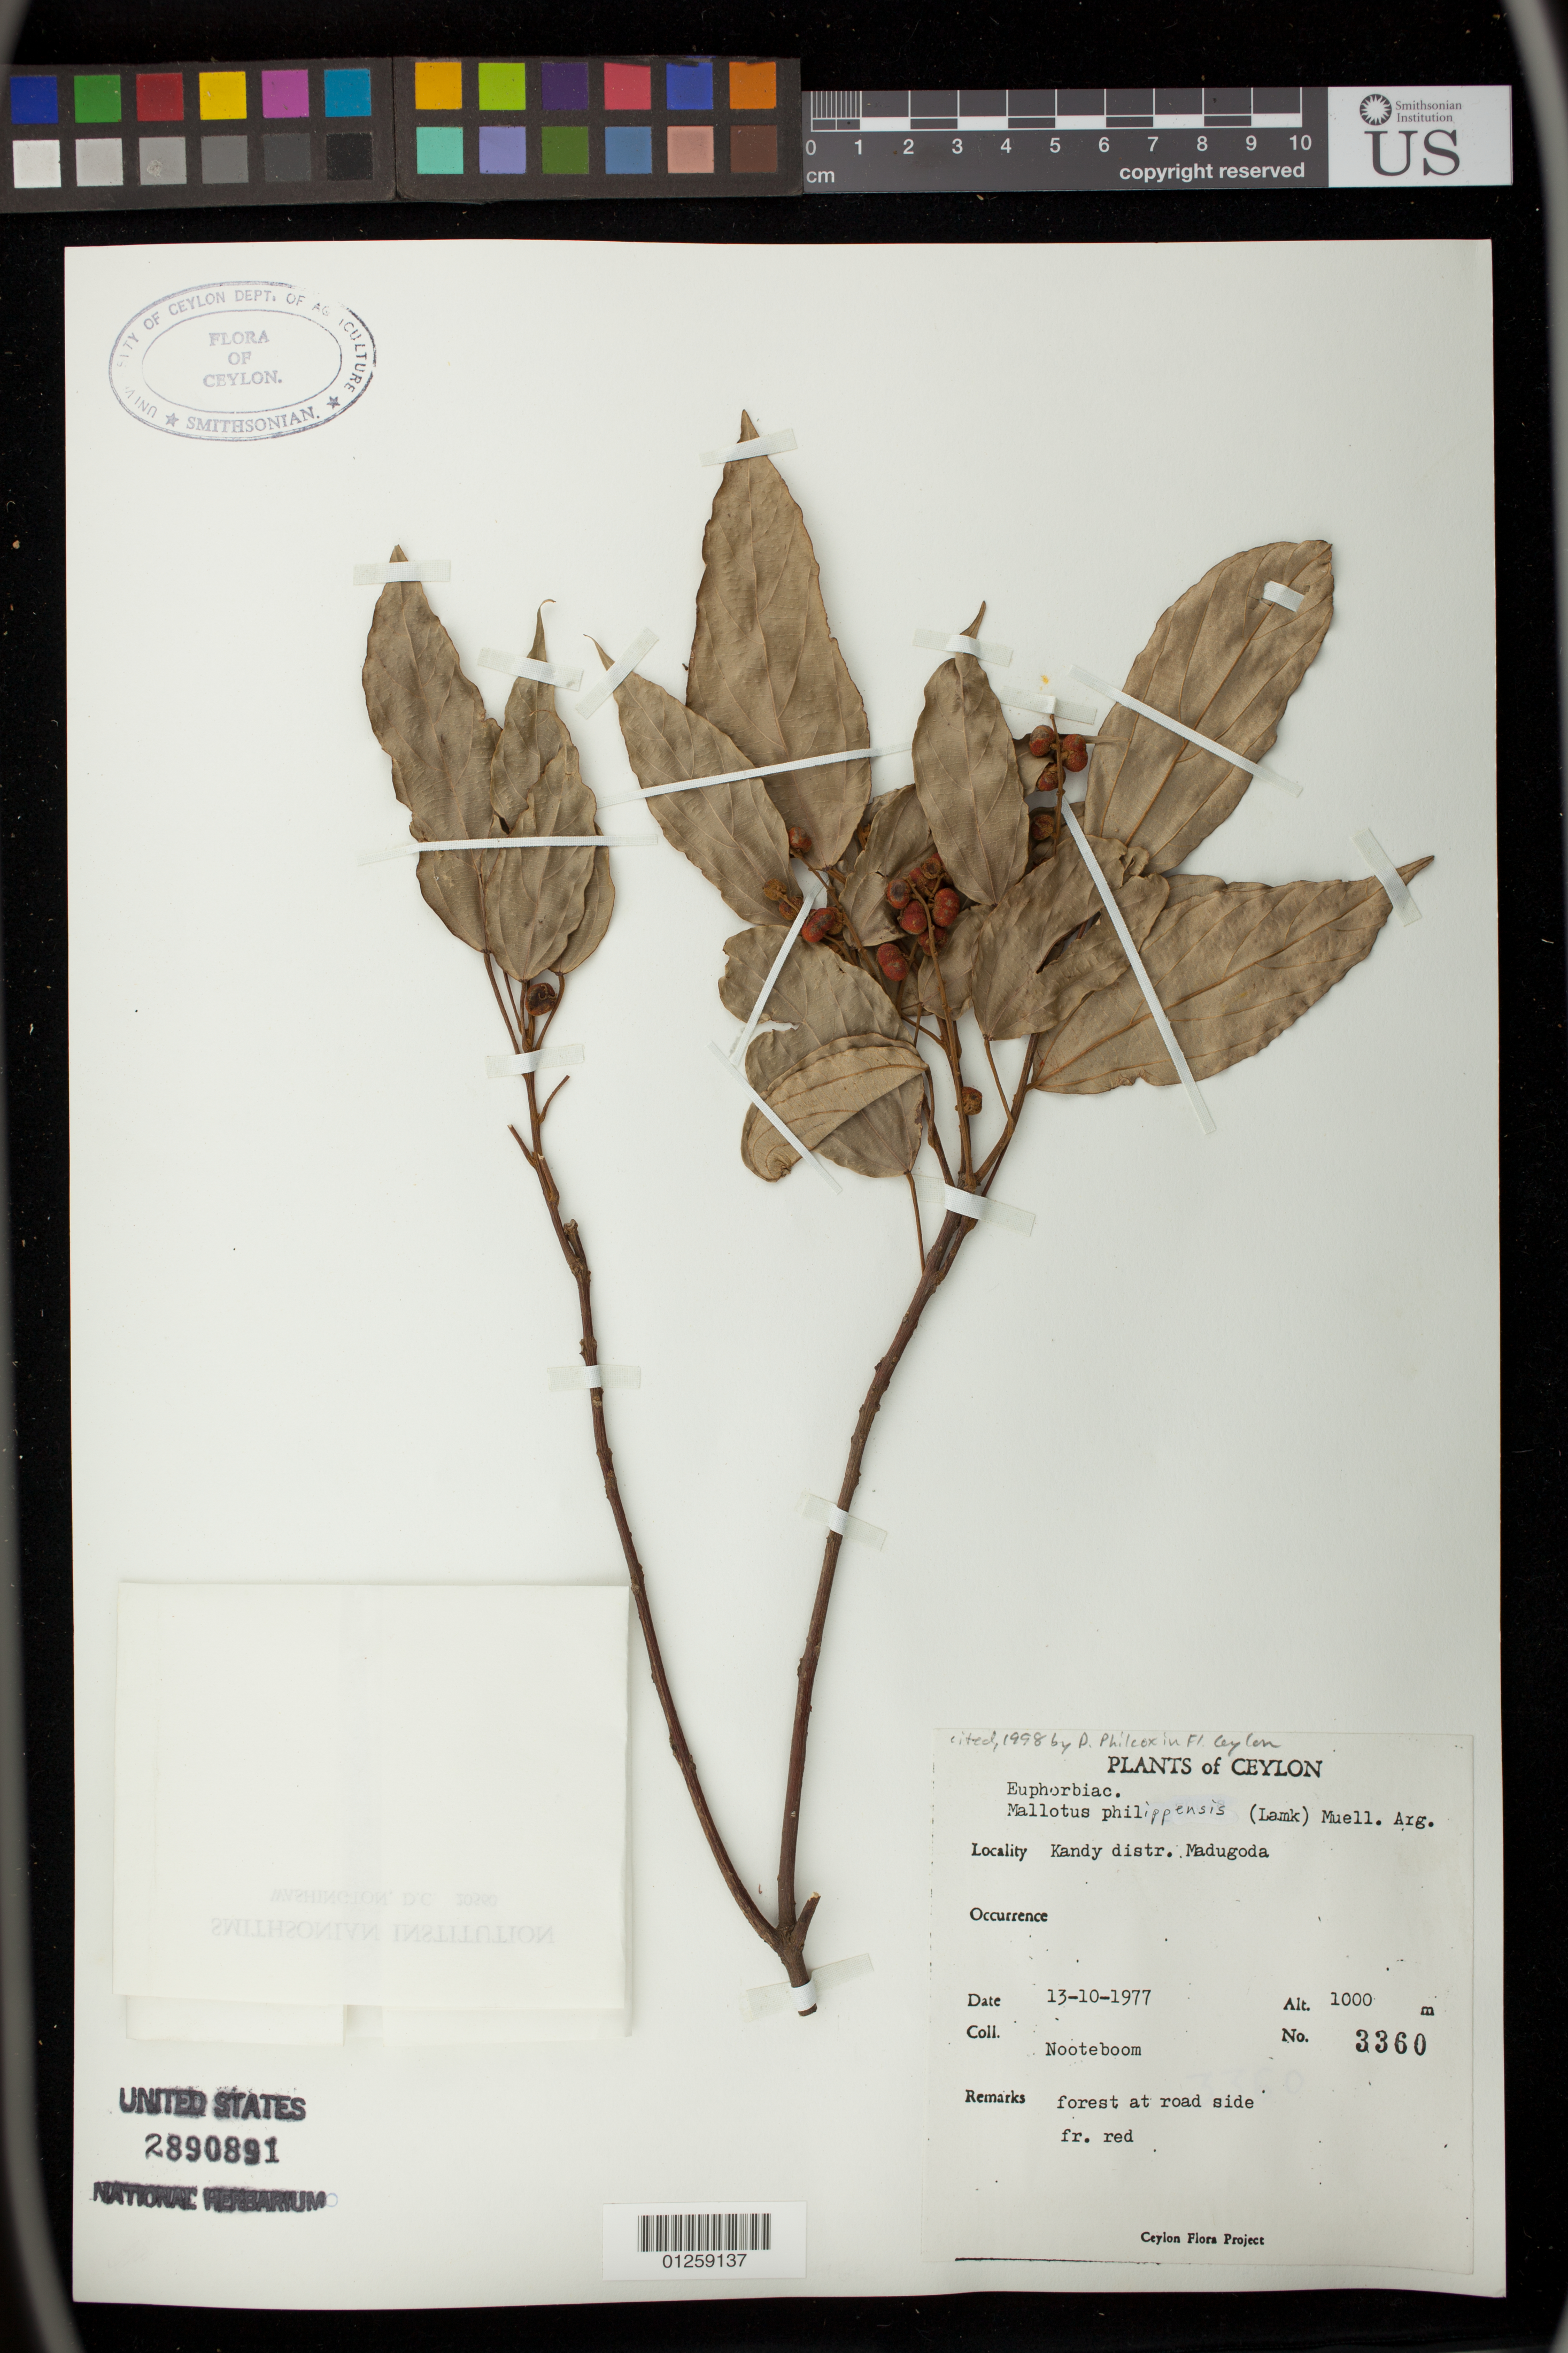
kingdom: Plantae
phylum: Tracheophyta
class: Magnoliopsida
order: Malpighiales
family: Euphorbiaceae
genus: Mallotus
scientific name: Mallotus philippensis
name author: (Lam.) Müll. Arg.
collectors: Nooteboom, --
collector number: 3360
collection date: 1977-10-13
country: Sri Lanka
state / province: Central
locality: Kandy distr. Madugoda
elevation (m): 1000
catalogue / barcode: US 2890891